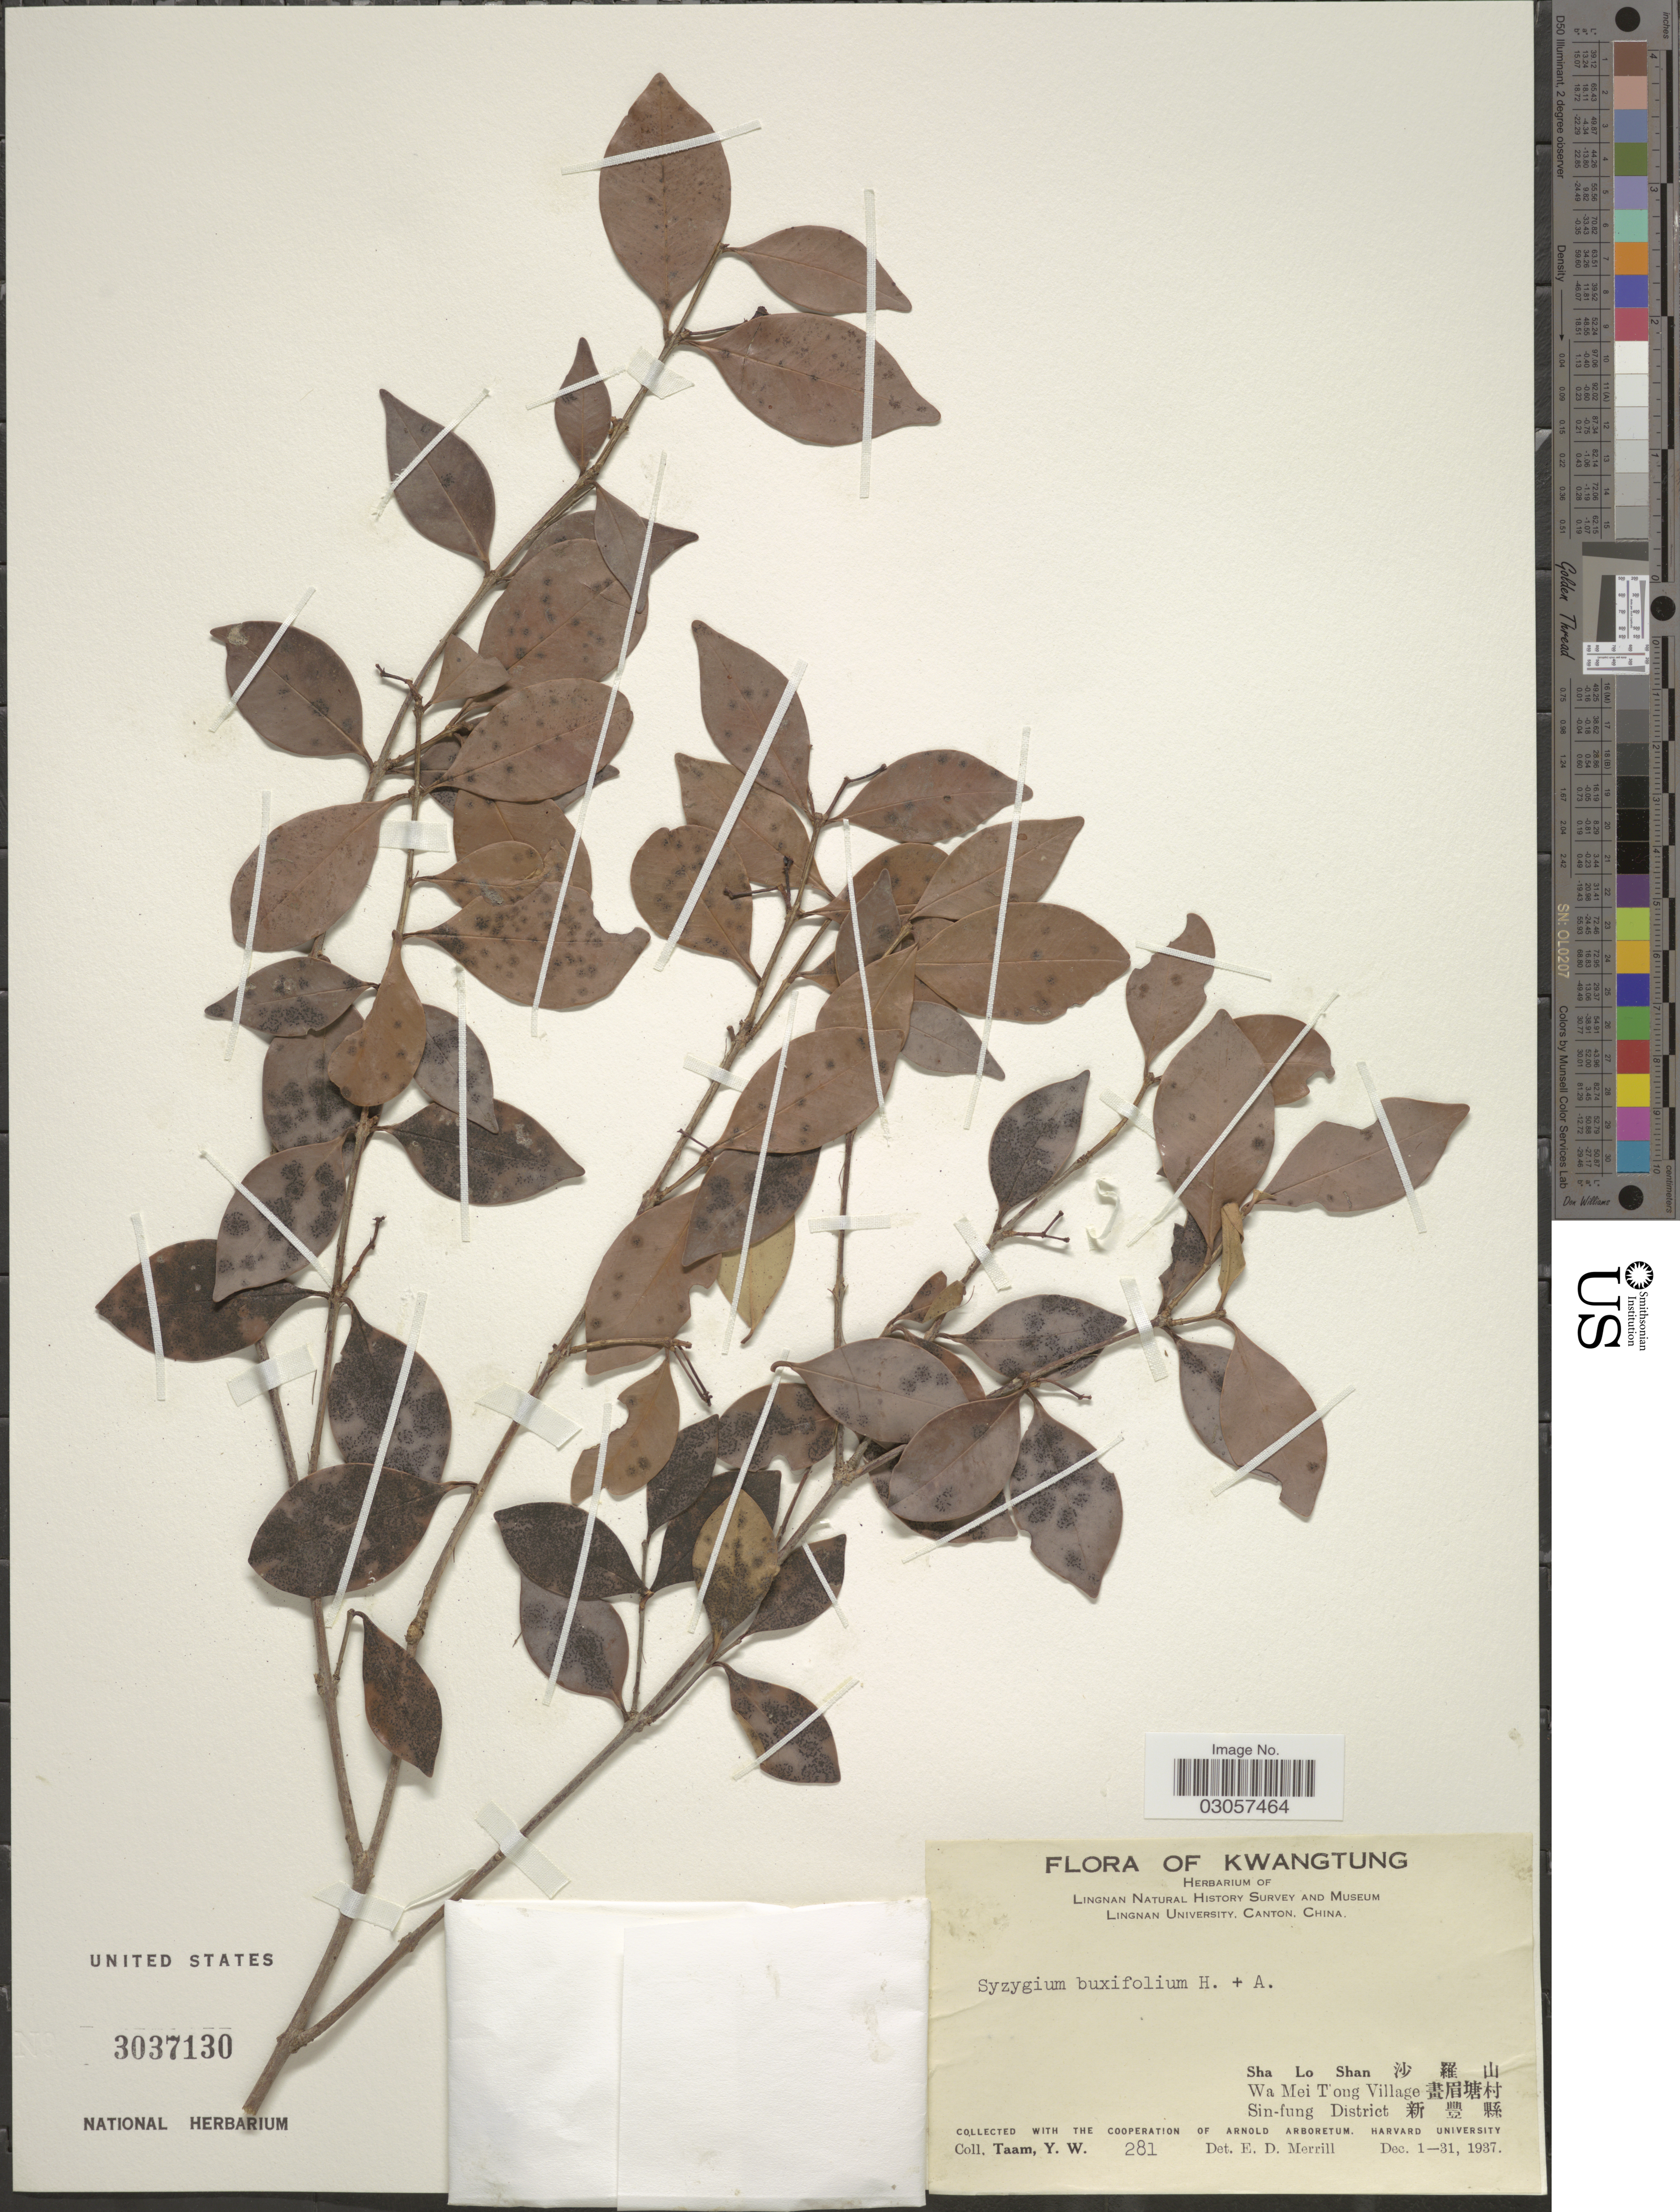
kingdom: Plantae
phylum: Tracheophyta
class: Magnoliopsida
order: Myrtales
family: Myrtaceae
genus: Syzygium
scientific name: Syzygium buxifolium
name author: Hook. & Arn.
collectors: Y. W. Taam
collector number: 281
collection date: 1937-12-01/1937-12-31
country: China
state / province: Guangdong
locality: Wa Mei Toug Village, Sin-fung District, Kwantung.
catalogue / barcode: US 3037130